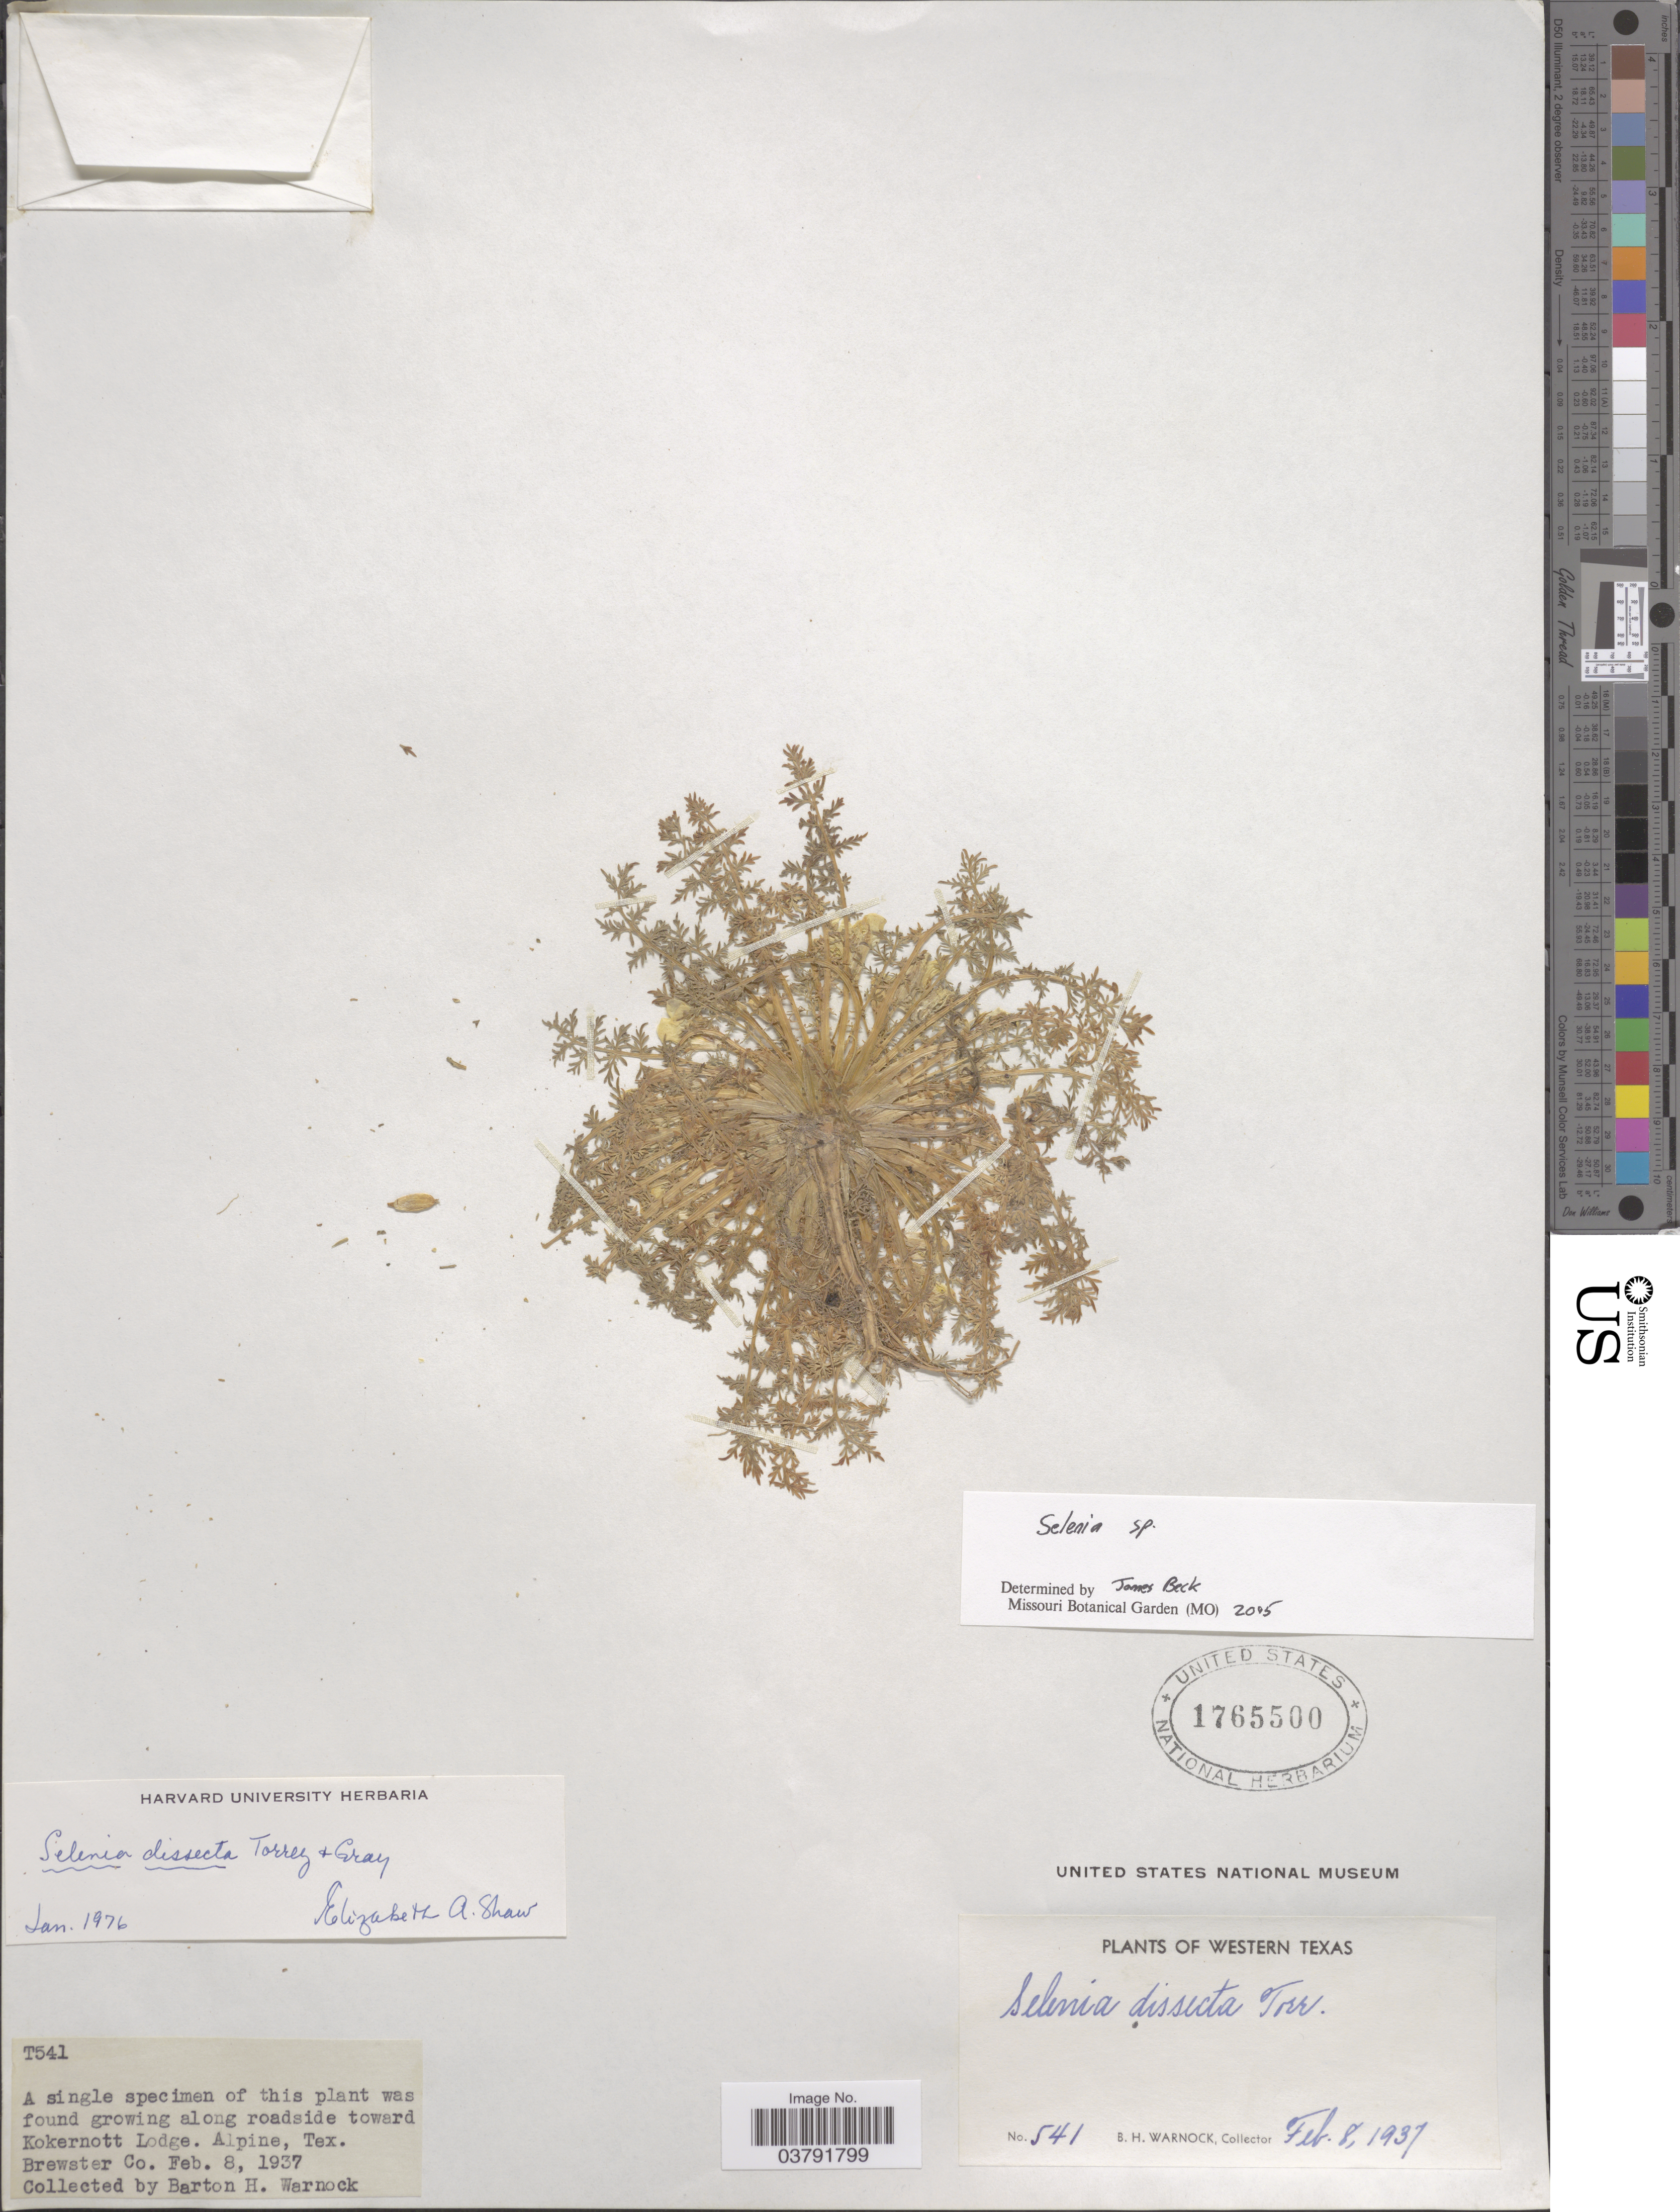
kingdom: Plantae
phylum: Tracheophyta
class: Magnoliopsida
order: Brassicales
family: Brassicaceae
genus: Selenia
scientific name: Selenia dissecta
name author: Torr. & A. Gray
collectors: B. H. Warnock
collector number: T541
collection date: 1937-02-08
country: United States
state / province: Texas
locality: Western Texas. Along roadside toward Kokernott Lodge. Alpine. Brewster Co.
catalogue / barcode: US 1765500